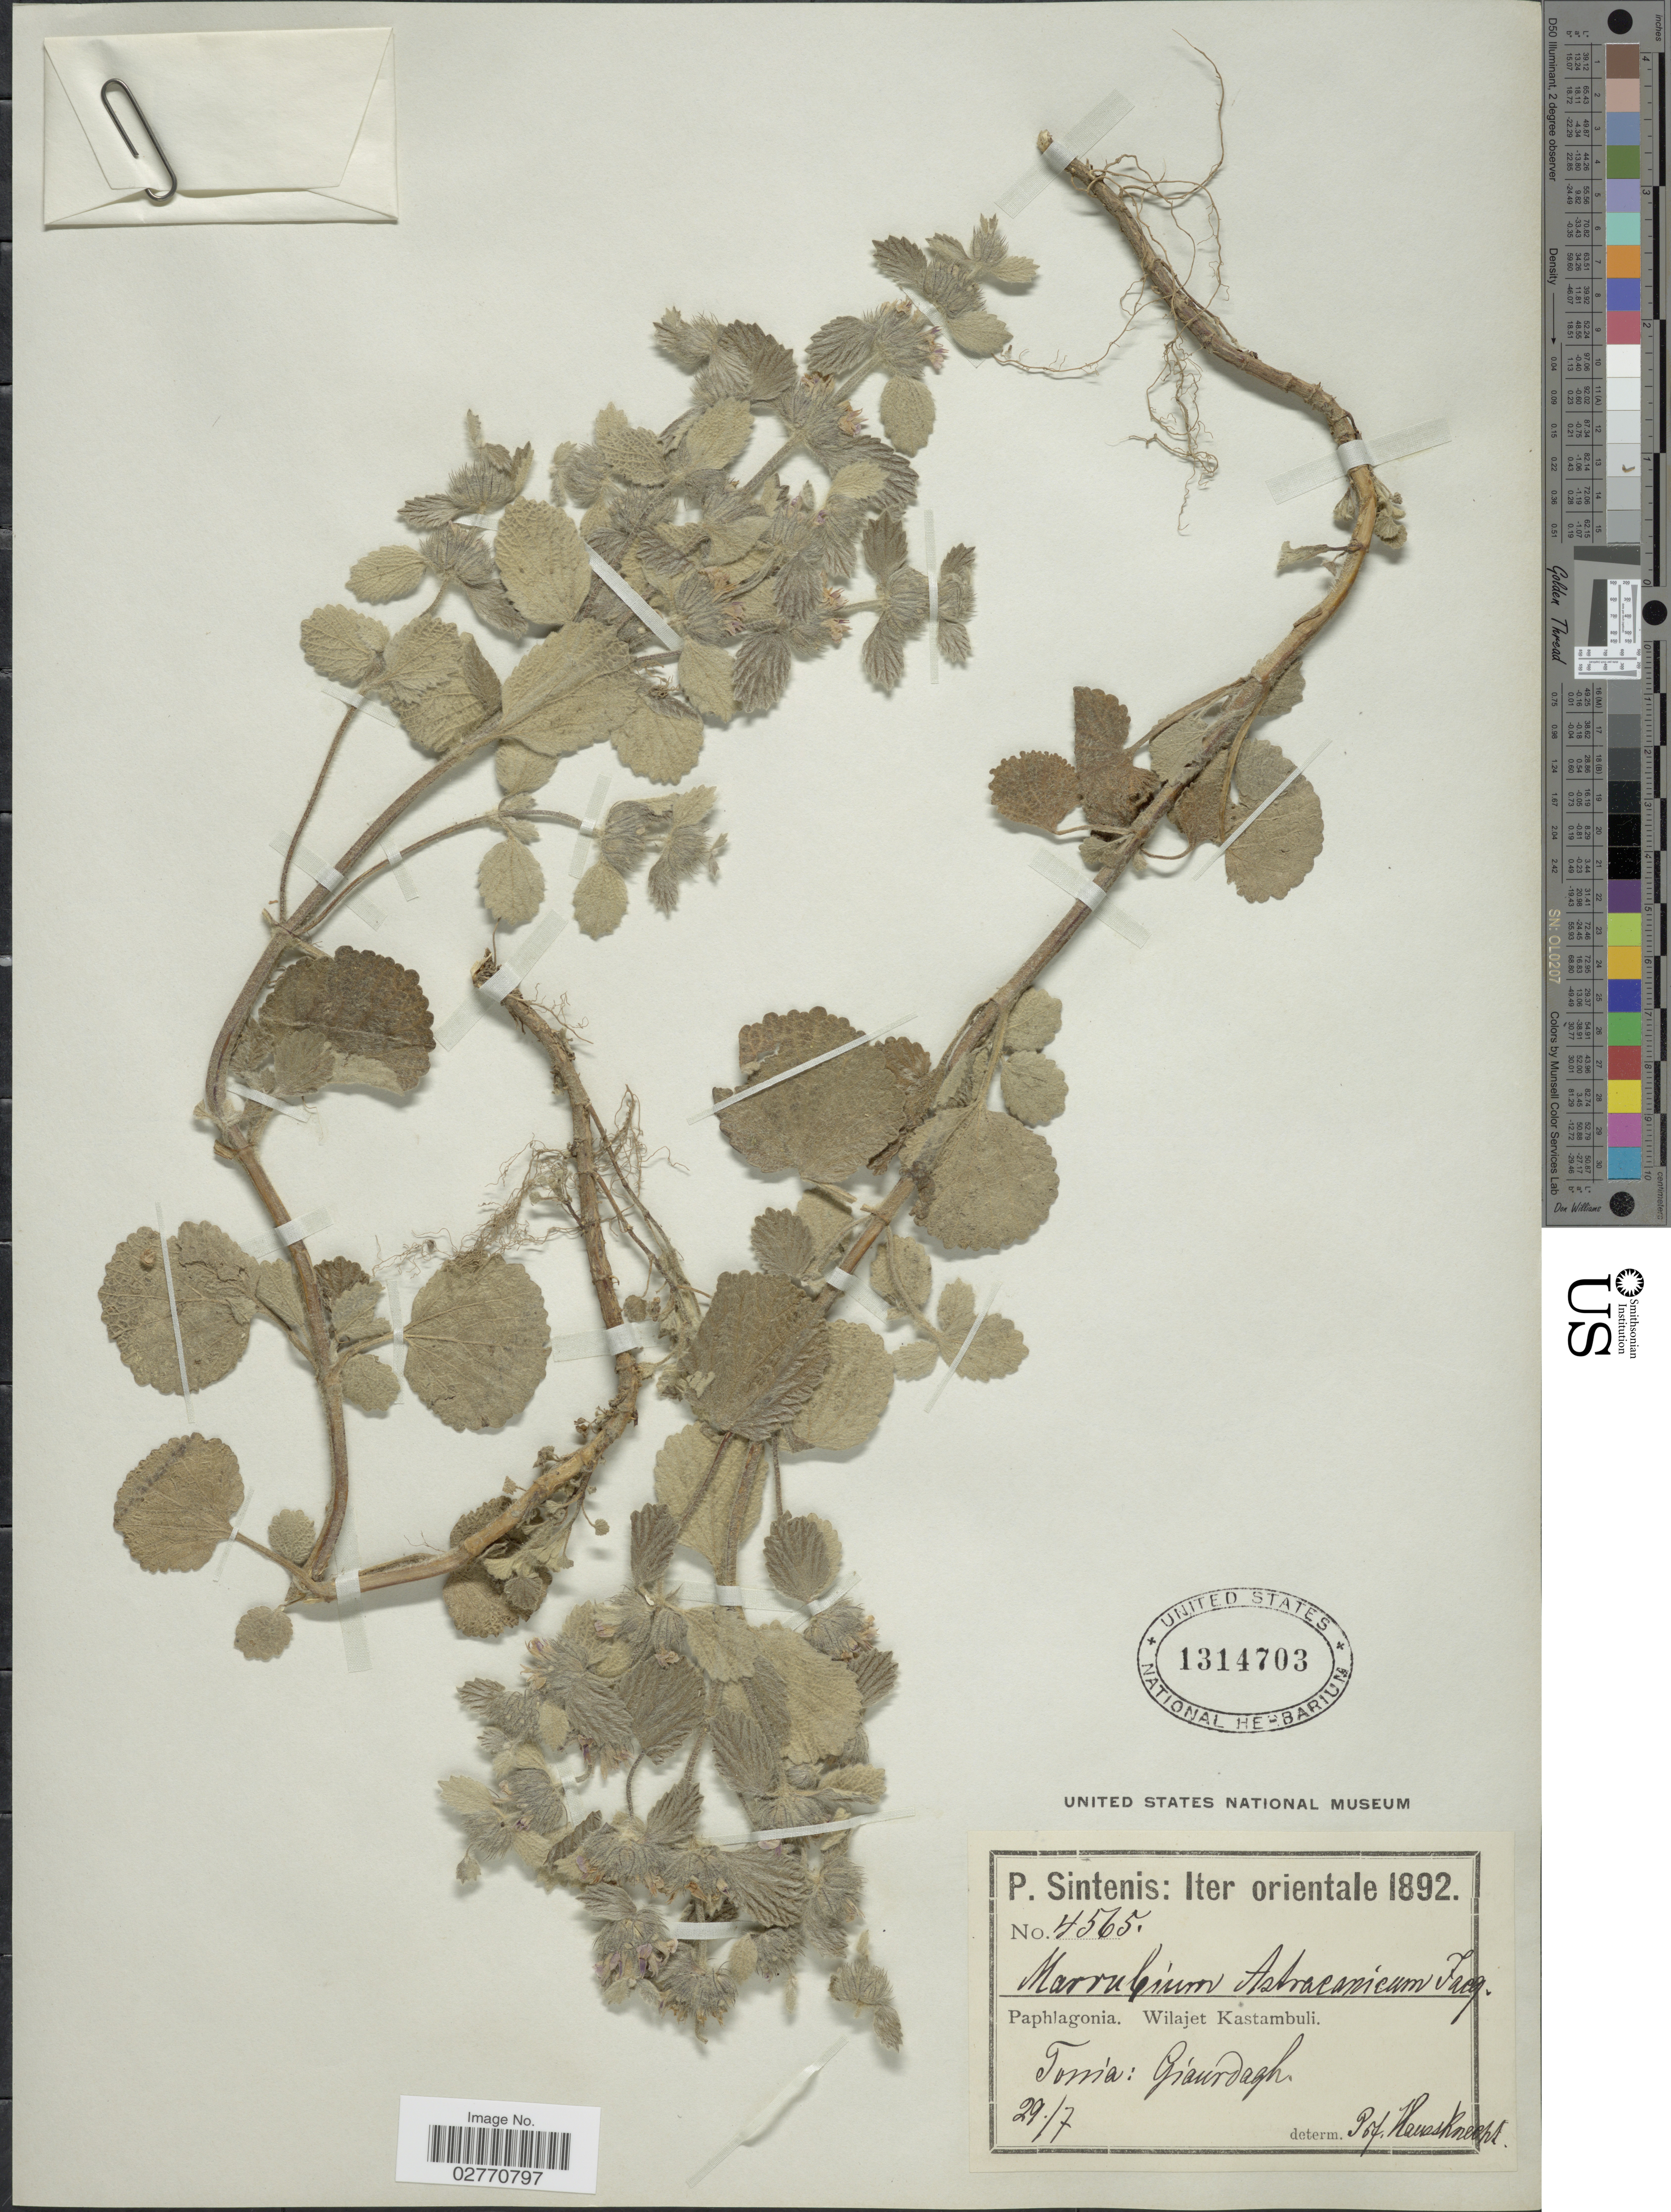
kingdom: Plantae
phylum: Tracheophyta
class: Magnoliopsida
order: Lamiales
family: Lamiaceae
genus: Marrubium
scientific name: Marrubium astracanicum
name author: Jacq.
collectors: P. Sintenis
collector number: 4565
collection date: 1892-07-29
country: Turkey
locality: Orientale. Paphlagonia. Wilajet Kastambuli. Tossia: Giaurdagh.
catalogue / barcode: US 1314703